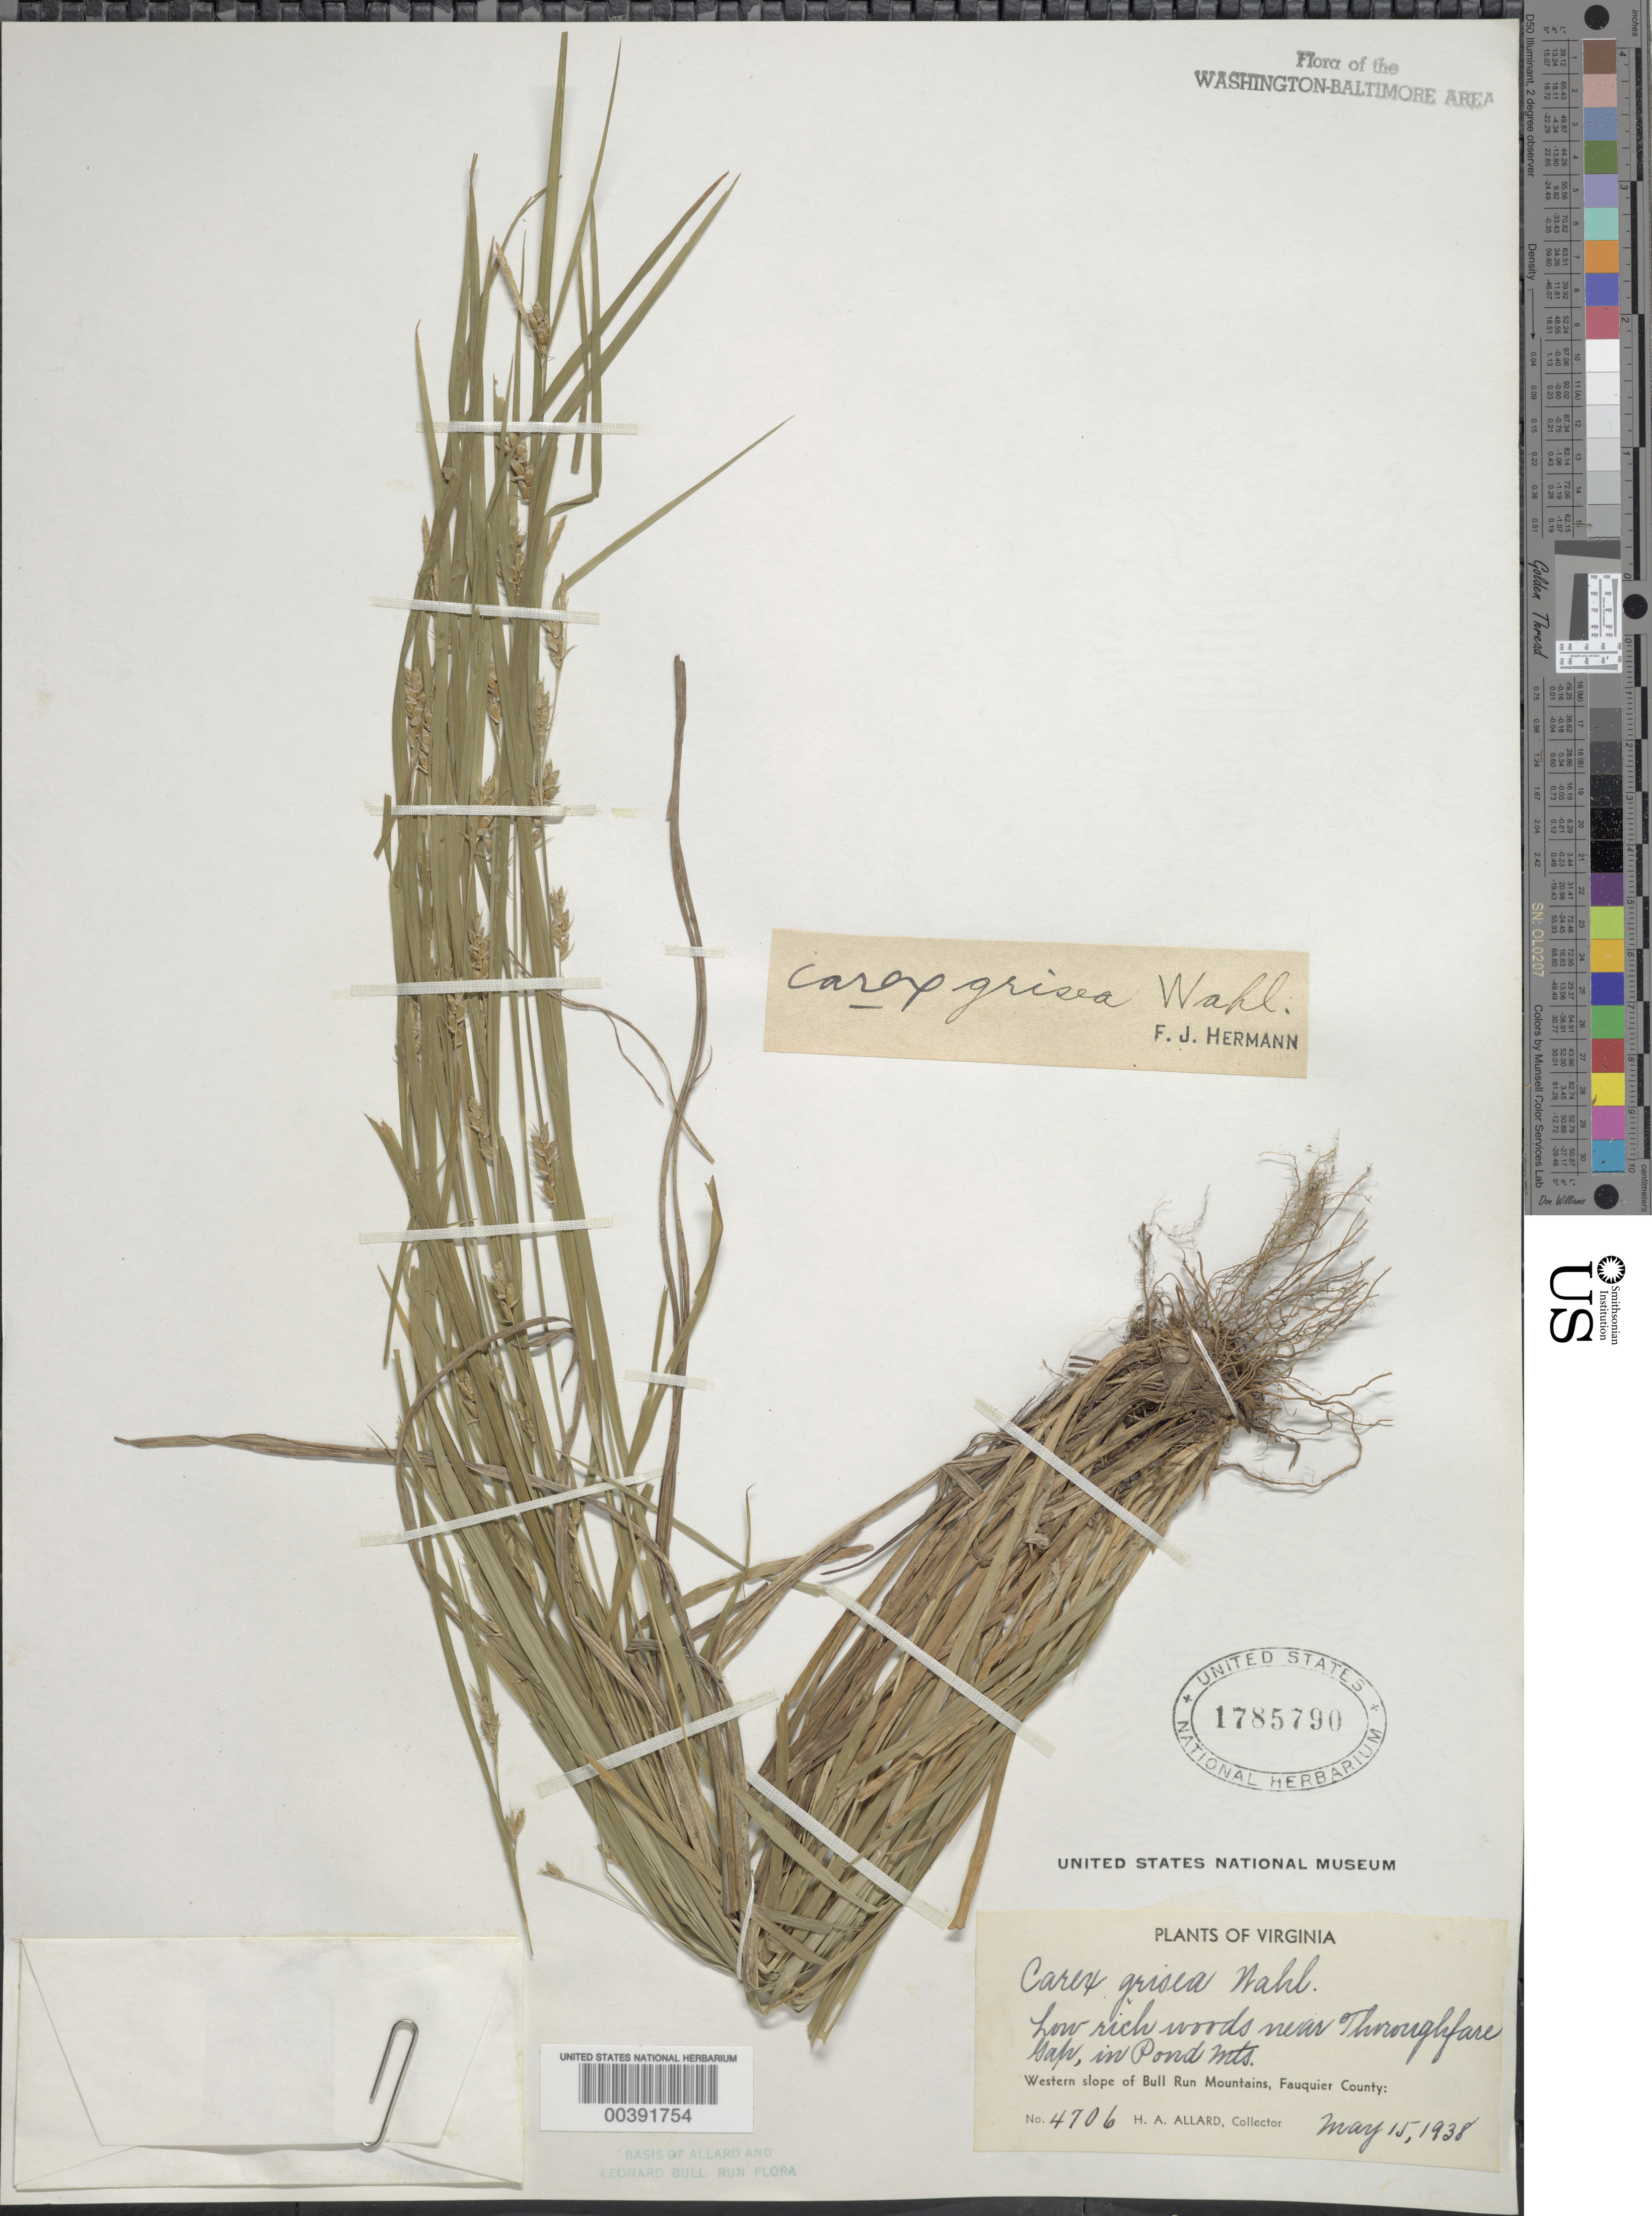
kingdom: Plantae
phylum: Tracheophyta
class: Liliopsida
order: Poales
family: Cyperaceae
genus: Carex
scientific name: Carex grisea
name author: Wahlenb.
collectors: H. A. Allard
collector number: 4706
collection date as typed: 15 May 1938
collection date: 1938-05-15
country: United States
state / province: Virginia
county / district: Fauquier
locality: Thorofare Gap vicinity, Pond Mountains Bull Run Mts.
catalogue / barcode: US 1785790